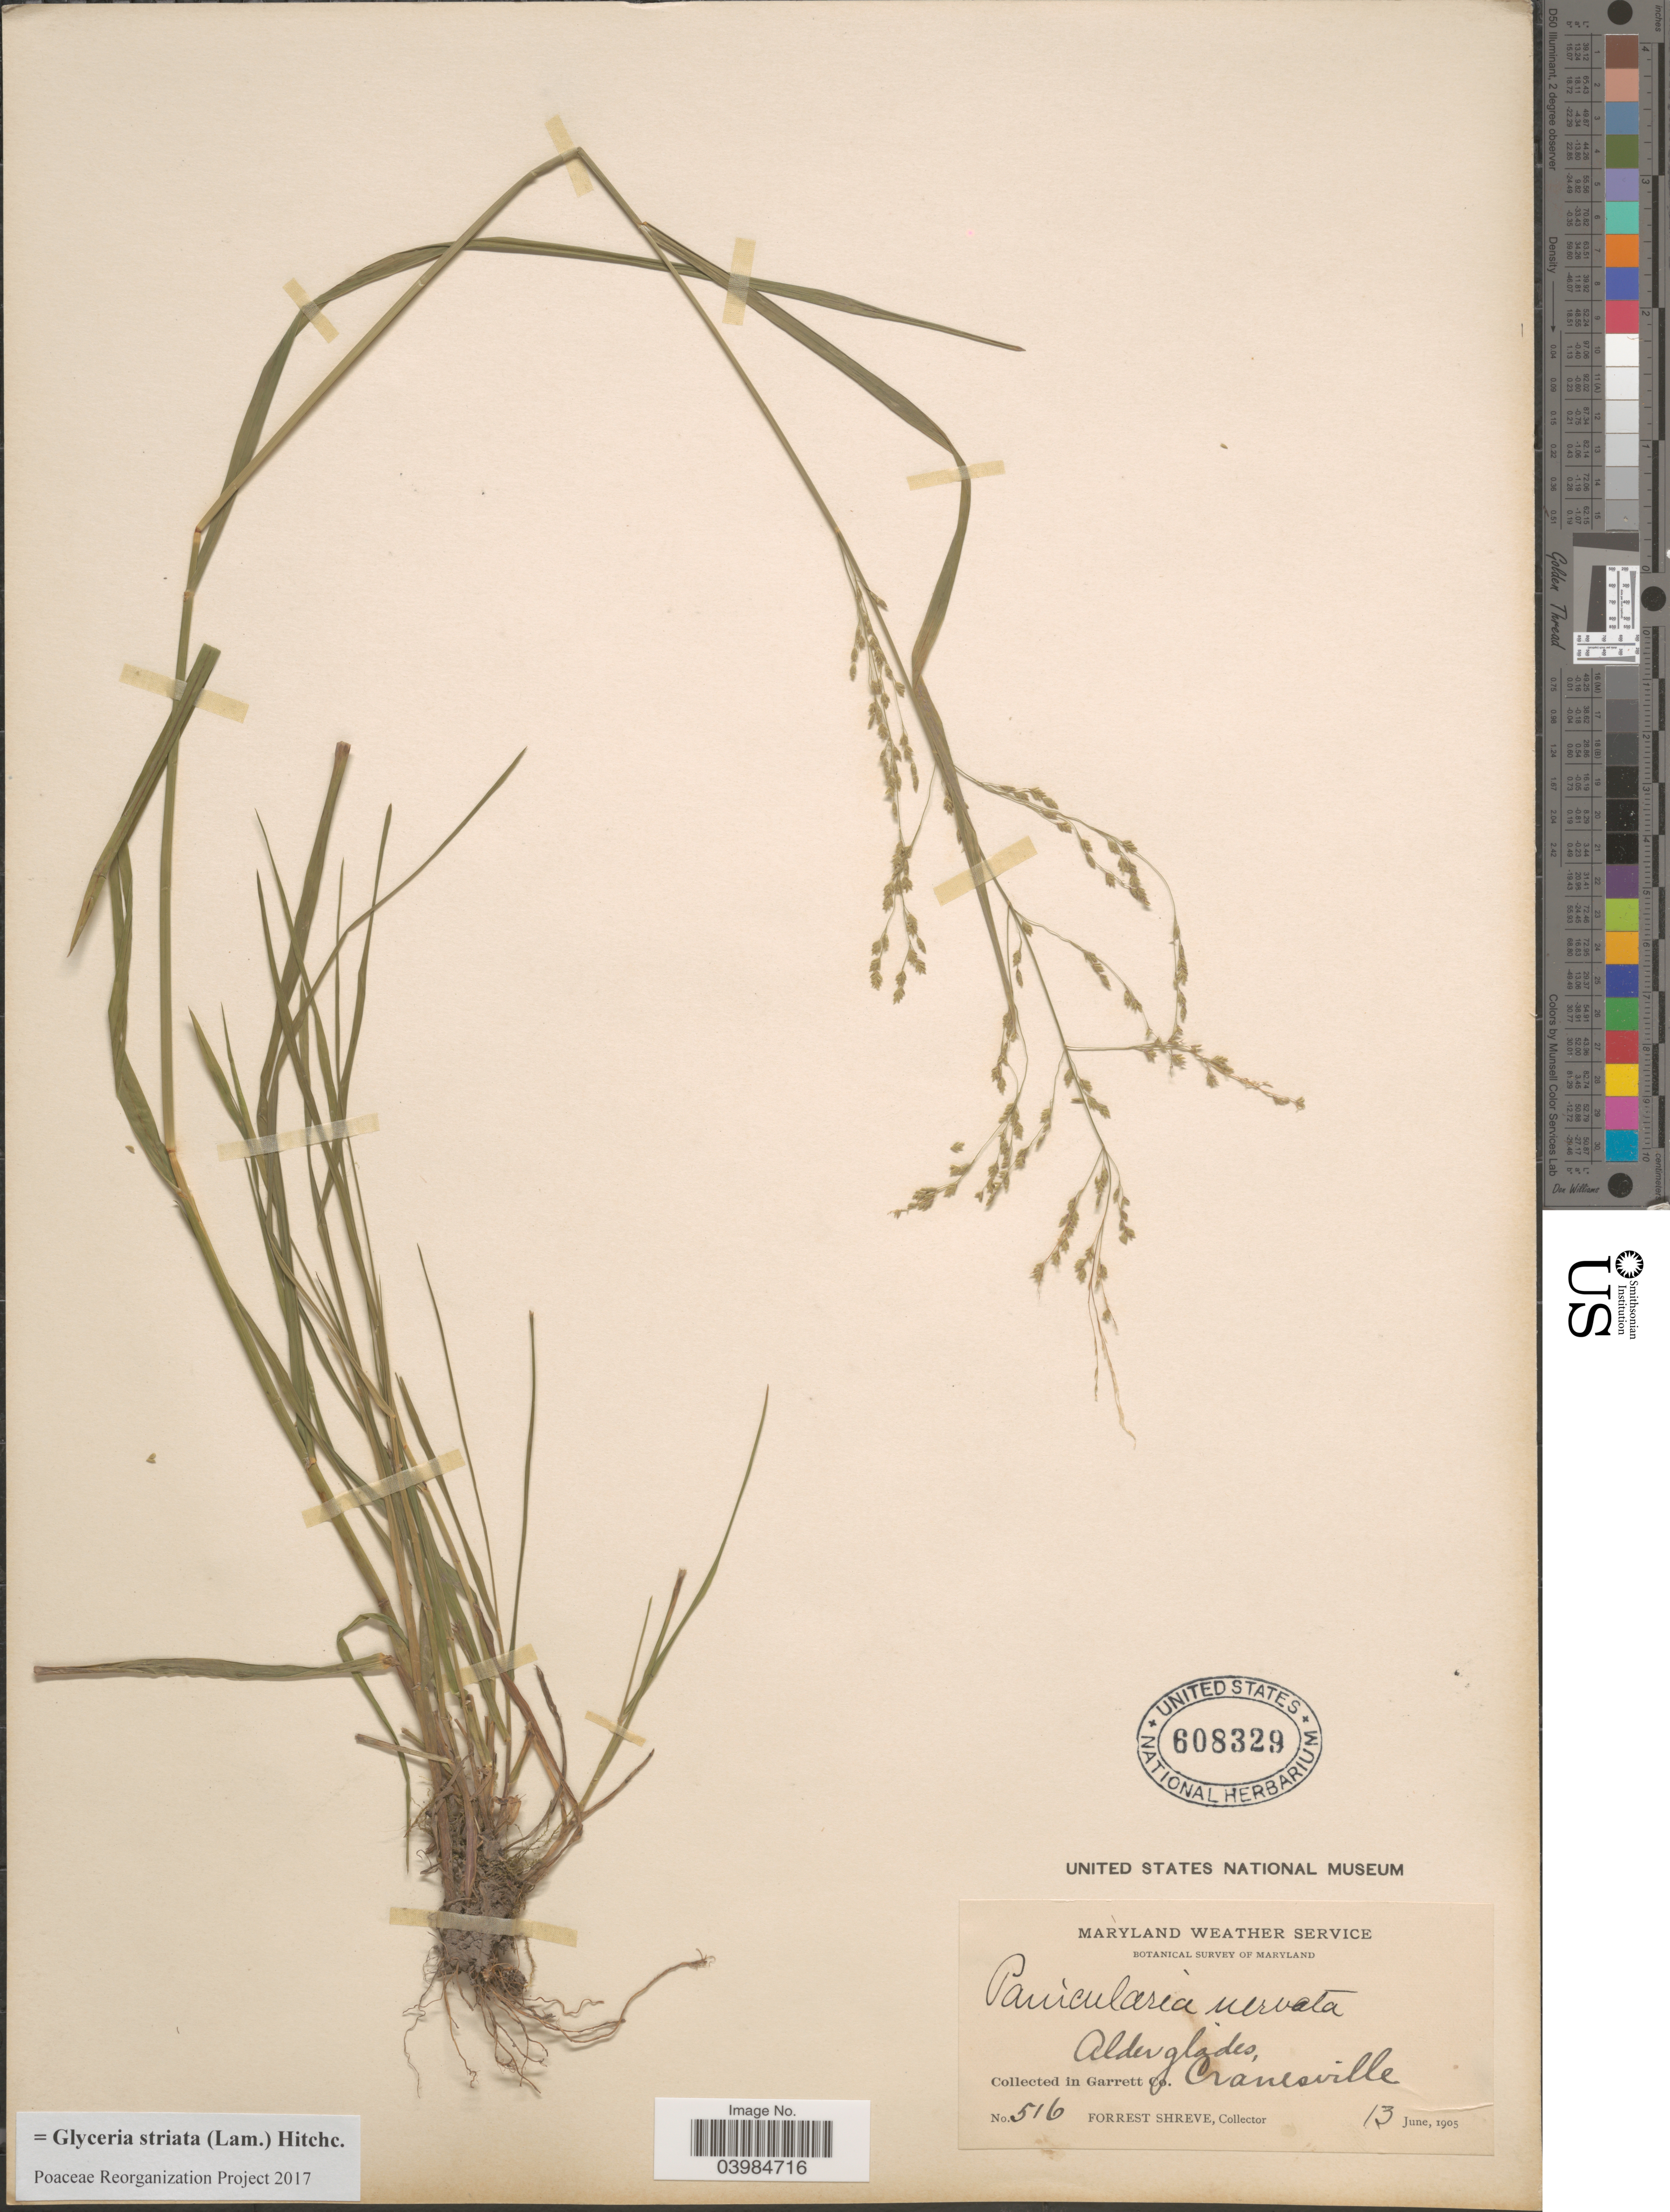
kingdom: Plantae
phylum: Tracheophyta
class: Liliopsida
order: Poales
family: Poaceae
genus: Glyceria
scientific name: Glyceria striata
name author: (Lam.) Hitchc.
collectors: F. Shreve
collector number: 516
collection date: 1905-06-13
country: United States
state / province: Maryland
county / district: Garrett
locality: Alder glades, Cranesville. In Garrett Co.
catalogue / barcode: US 608329